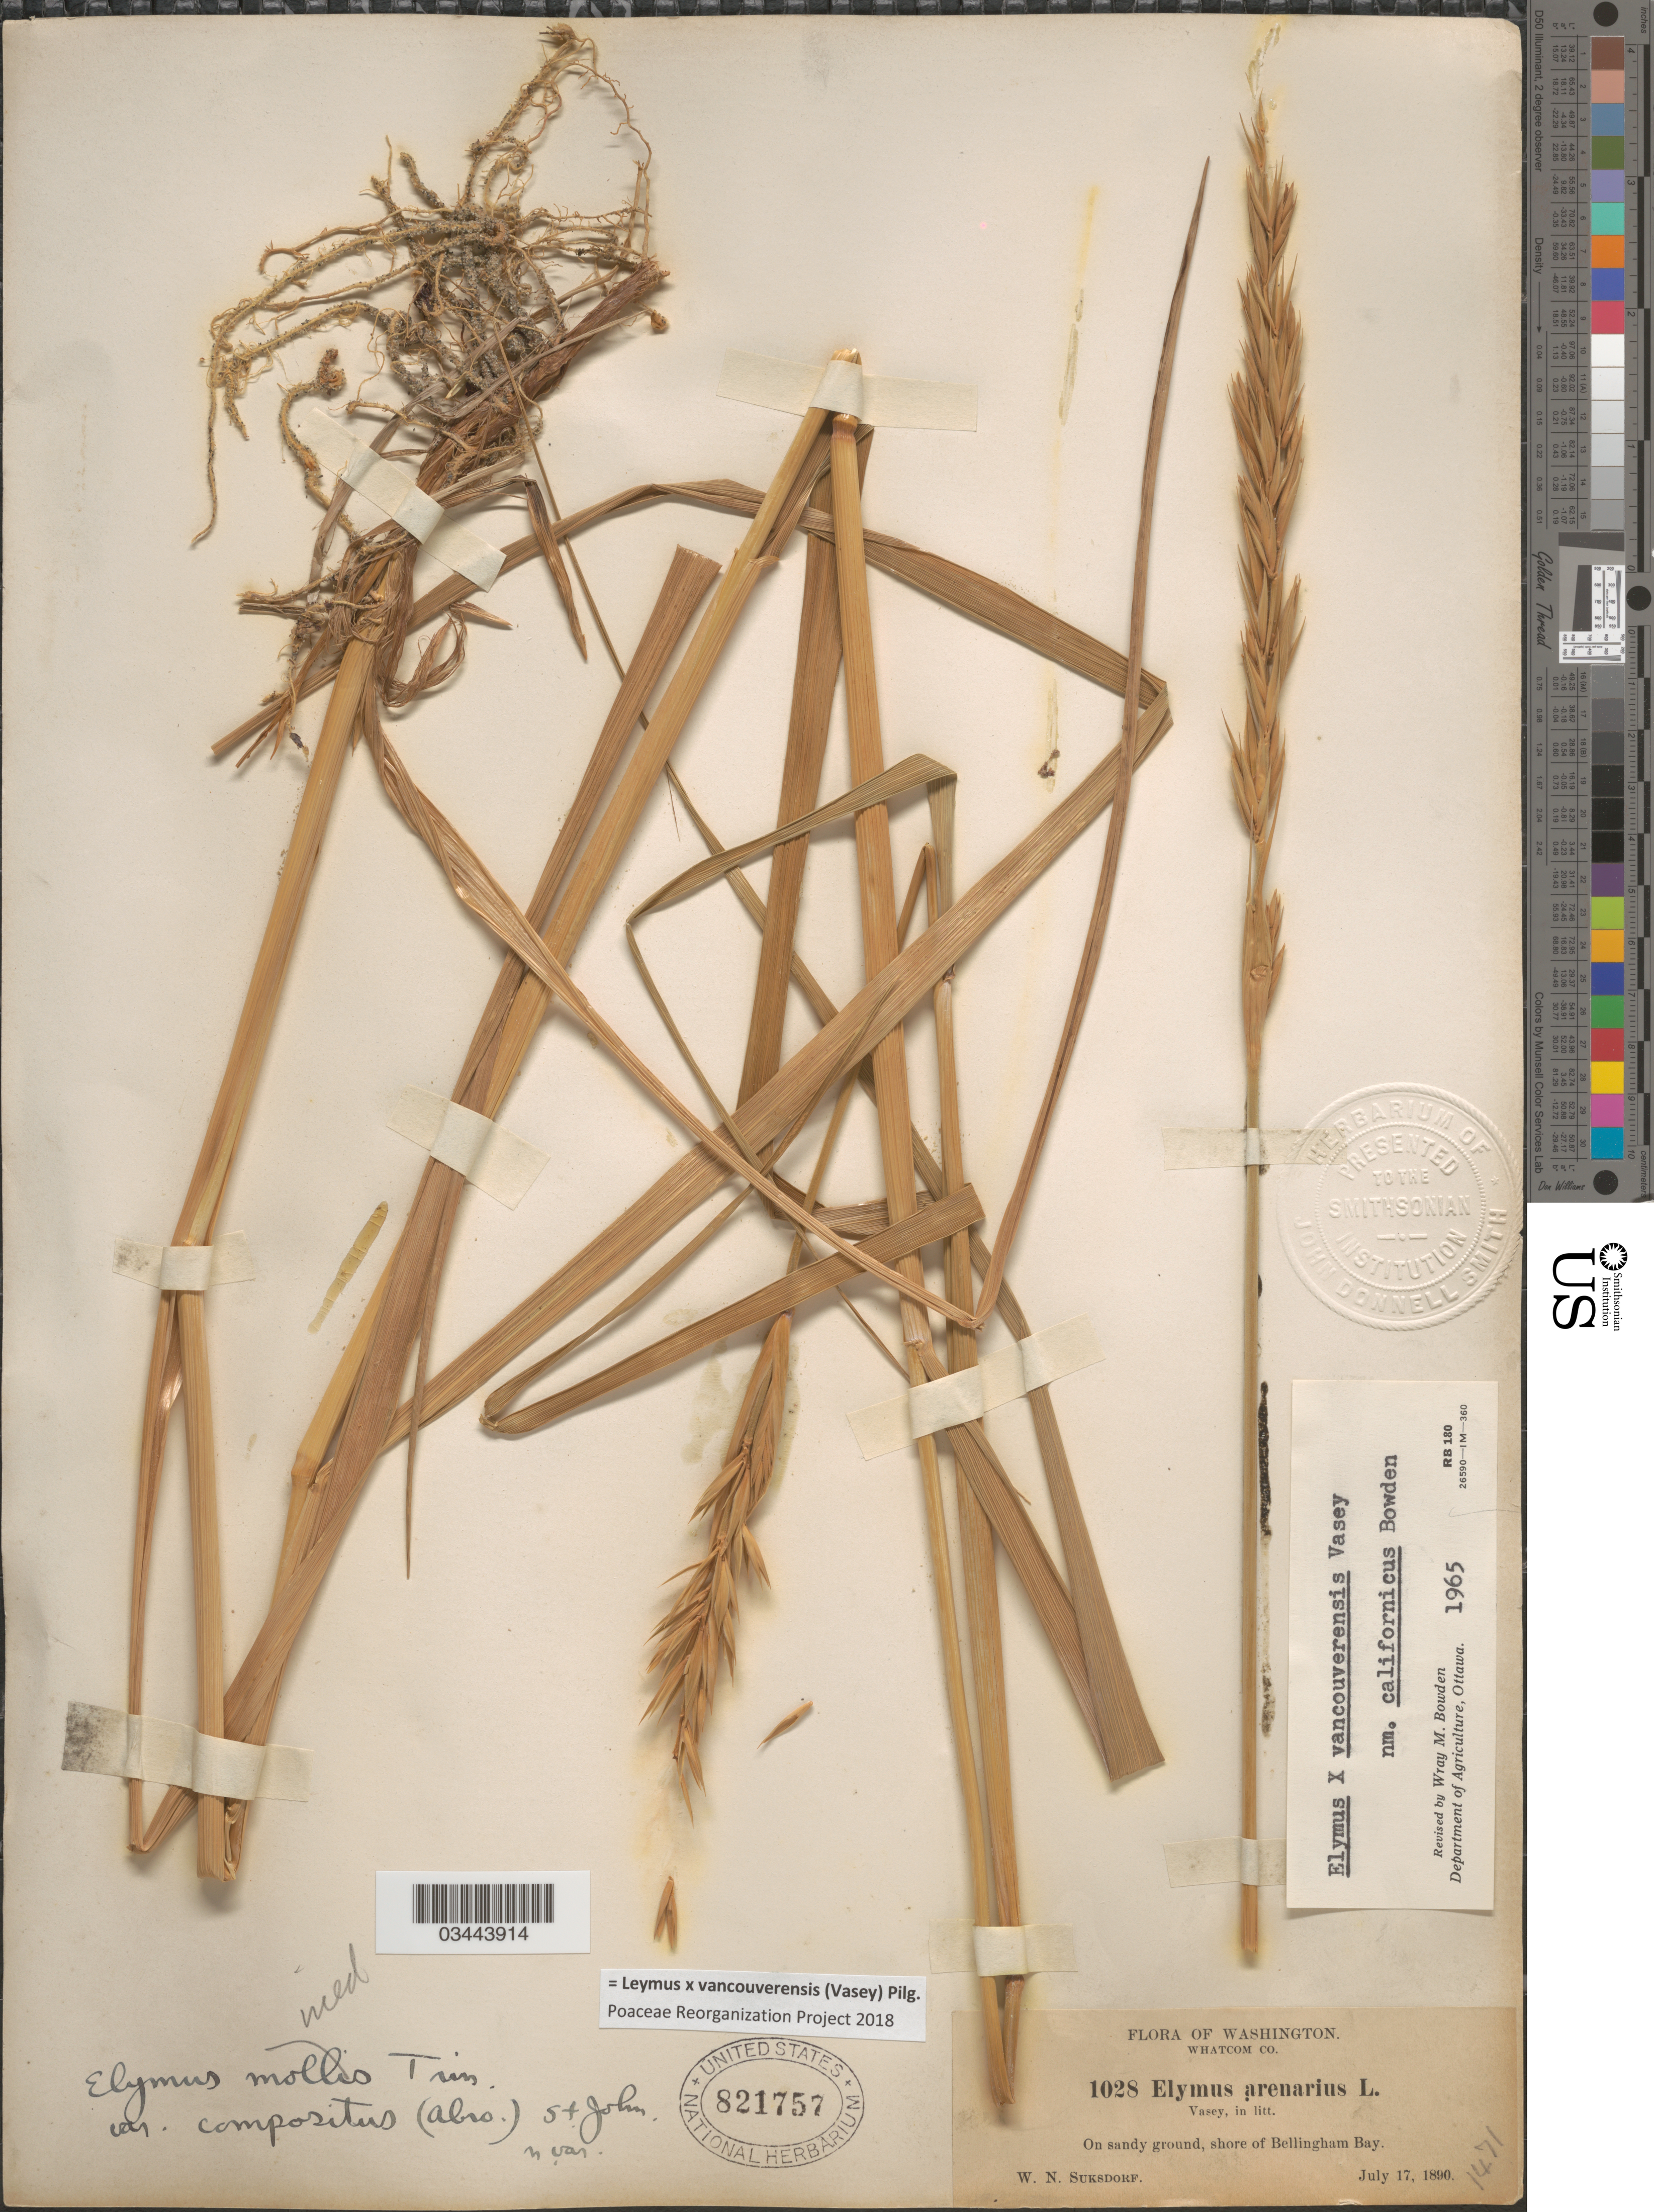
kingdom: Plantae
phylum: Tracheophyta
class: Liliopsida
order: Poales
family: Poaceae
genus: Leymus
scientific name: Leymus x vancouverensis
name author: (Vasey) Pilg.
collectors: W. N. Suksdorf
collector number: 1028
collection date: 1890-07-17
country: United States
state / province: Washington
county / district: Whatcom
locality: Whatcom Co. On sandy ground, shore of Bellingham Bay.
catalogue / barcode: US 821757